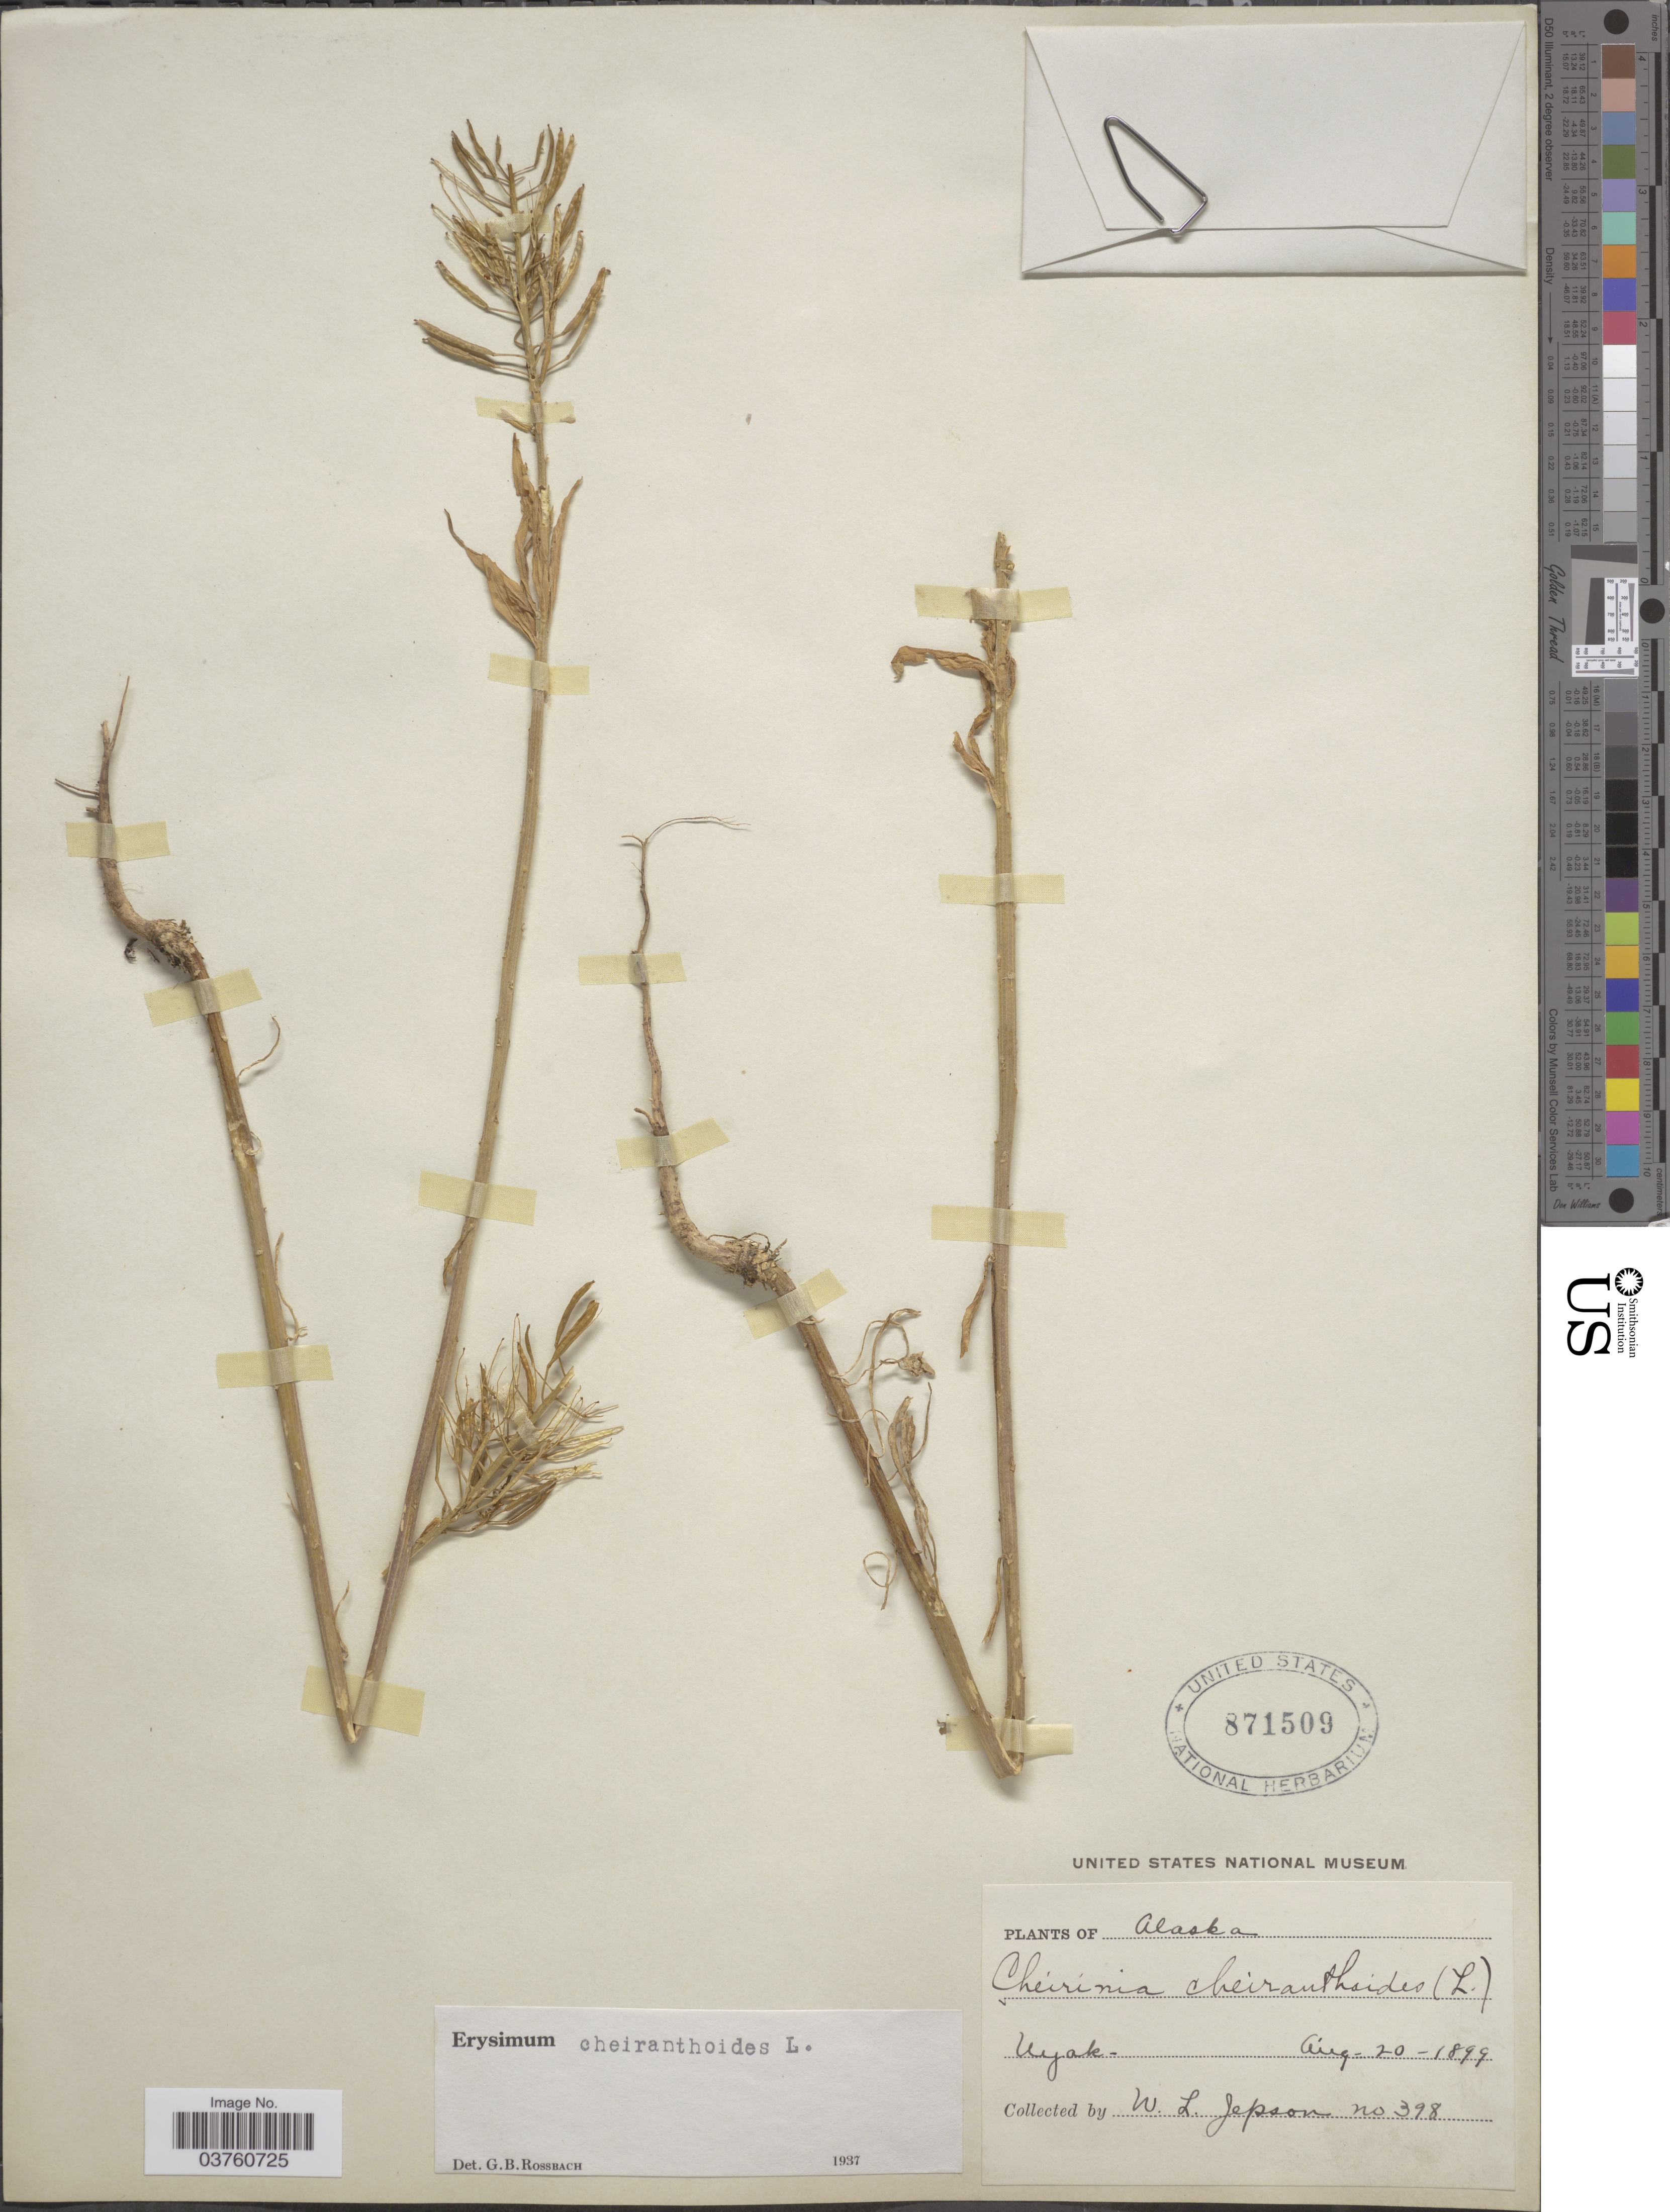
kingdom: Plantae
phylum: Tracheophyta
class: Magnoliopsida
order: Brassicales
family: Brassicaceae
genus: Erysimum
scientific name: Erysimum cheiranthoides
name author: L.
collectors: W. L. Jepson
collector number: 398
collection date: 1899-08-20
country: United States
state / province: Alaska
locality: Uyak.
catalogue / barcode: US 871509